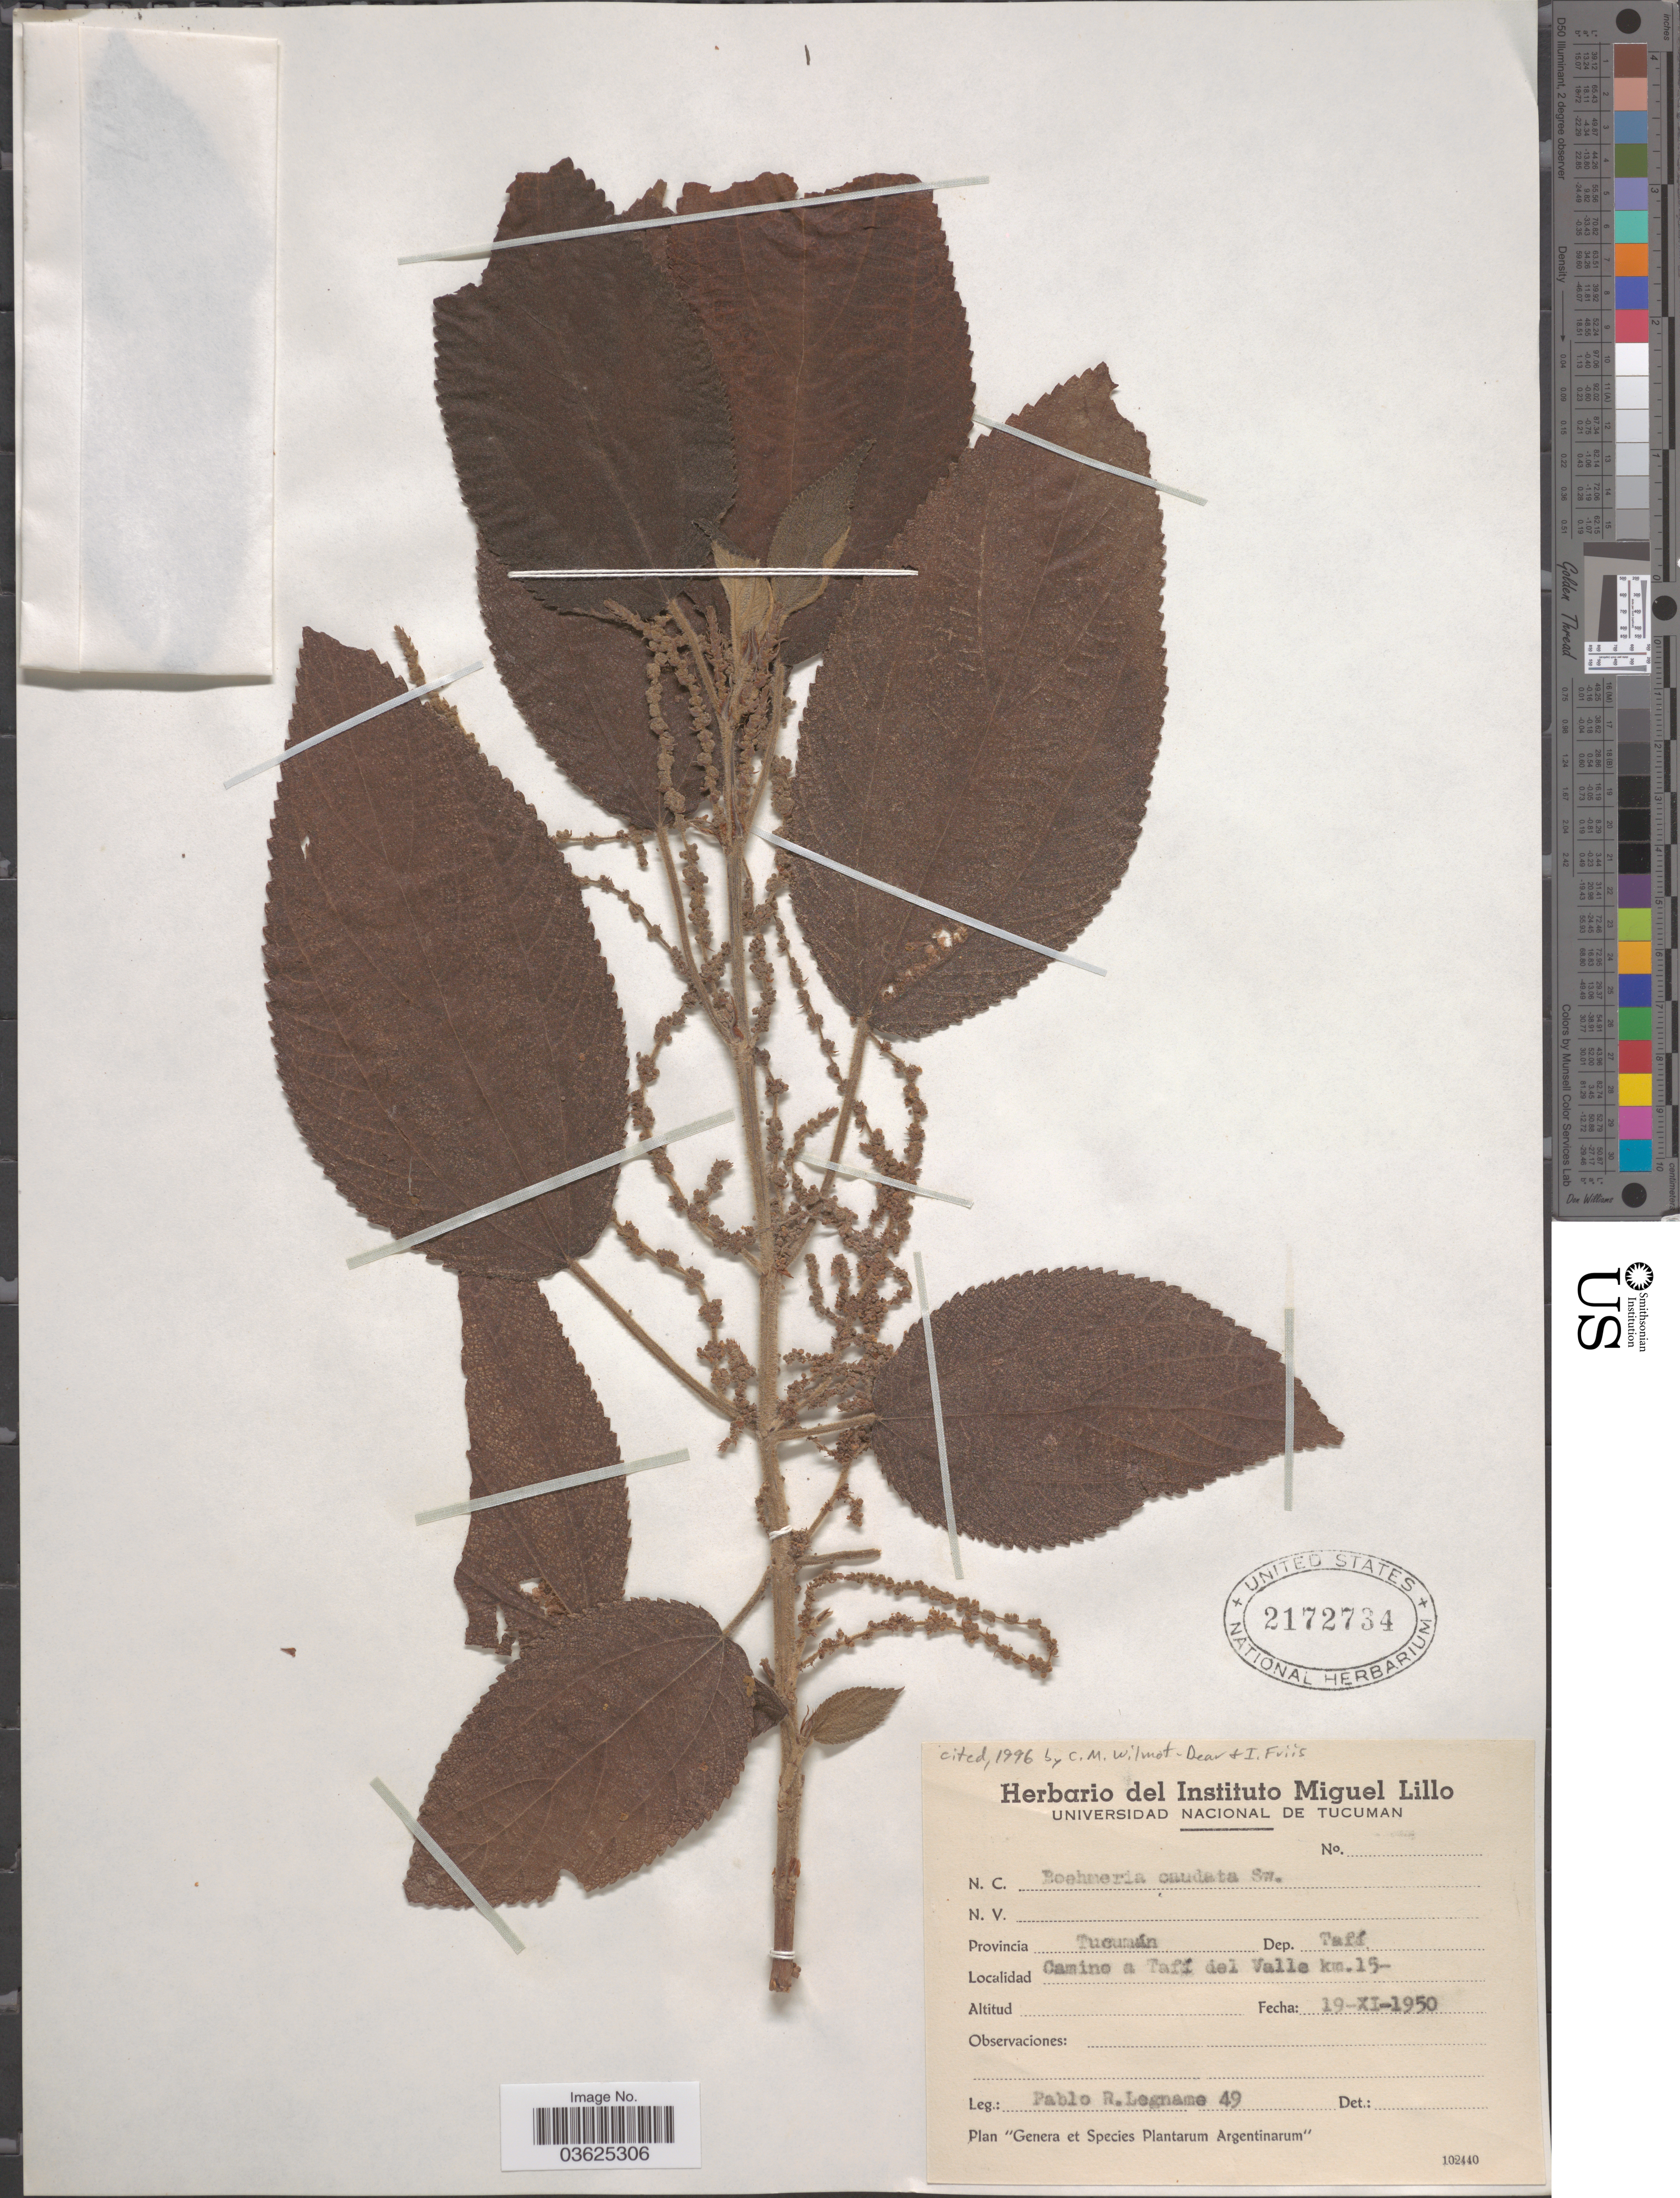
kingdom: Plantae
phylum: Tracheophyta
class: Magnoliopsida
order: Rosales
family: Urticaceae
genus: Boehmeria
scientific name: Boehmeria caudata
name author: Sw.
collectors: P. R. Legname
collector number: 49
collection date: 1950-11-19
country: Argentina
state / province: Tucuman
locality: Dep. Tafí. Camino a Tafí del Valle km. 15.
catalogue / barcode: US 2172734